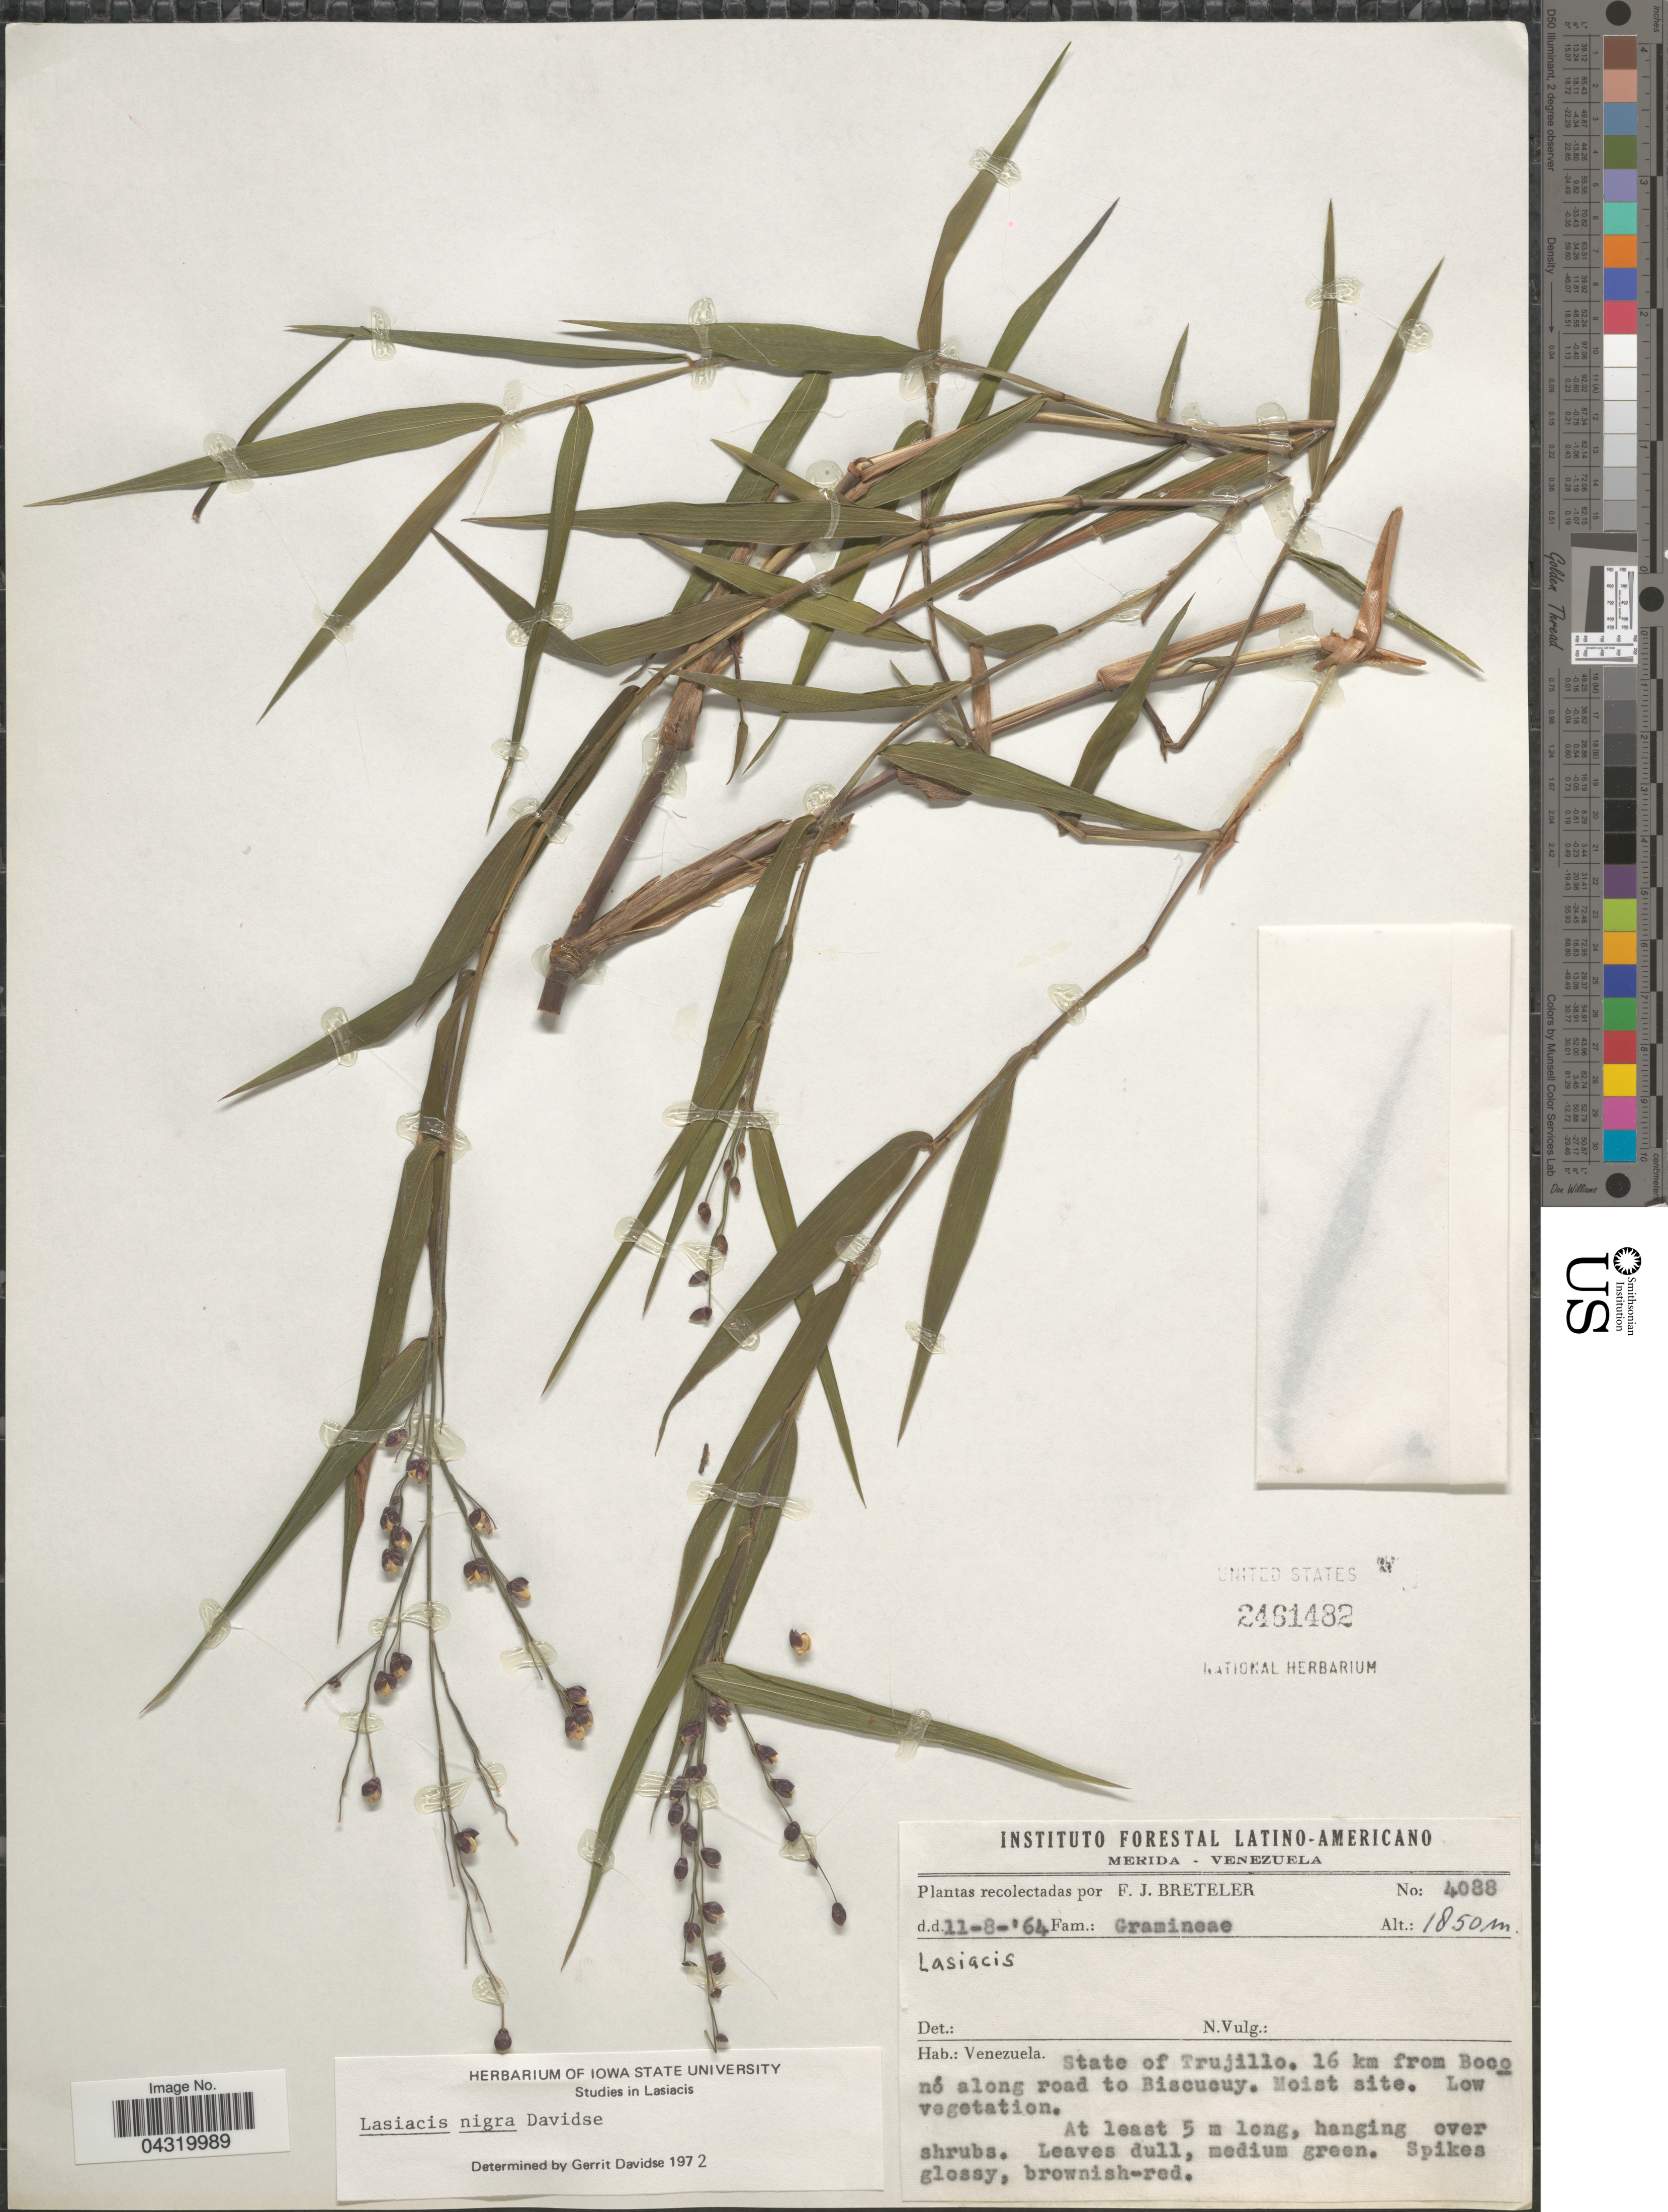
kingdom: Plantae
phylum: Tracheophyta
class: Liliopsida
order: Poales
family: Poaceae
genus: Lasiacis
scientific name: Lasiacis nigra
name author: Davidse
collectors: F. J. Breteler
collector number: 4088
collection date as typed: Transcribed d/m/y: 11/8/64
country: Venezuela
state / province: Trujillo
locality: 16 km from Boconó along road to Biscucuy.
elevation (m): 1850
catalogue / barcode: US 2461482